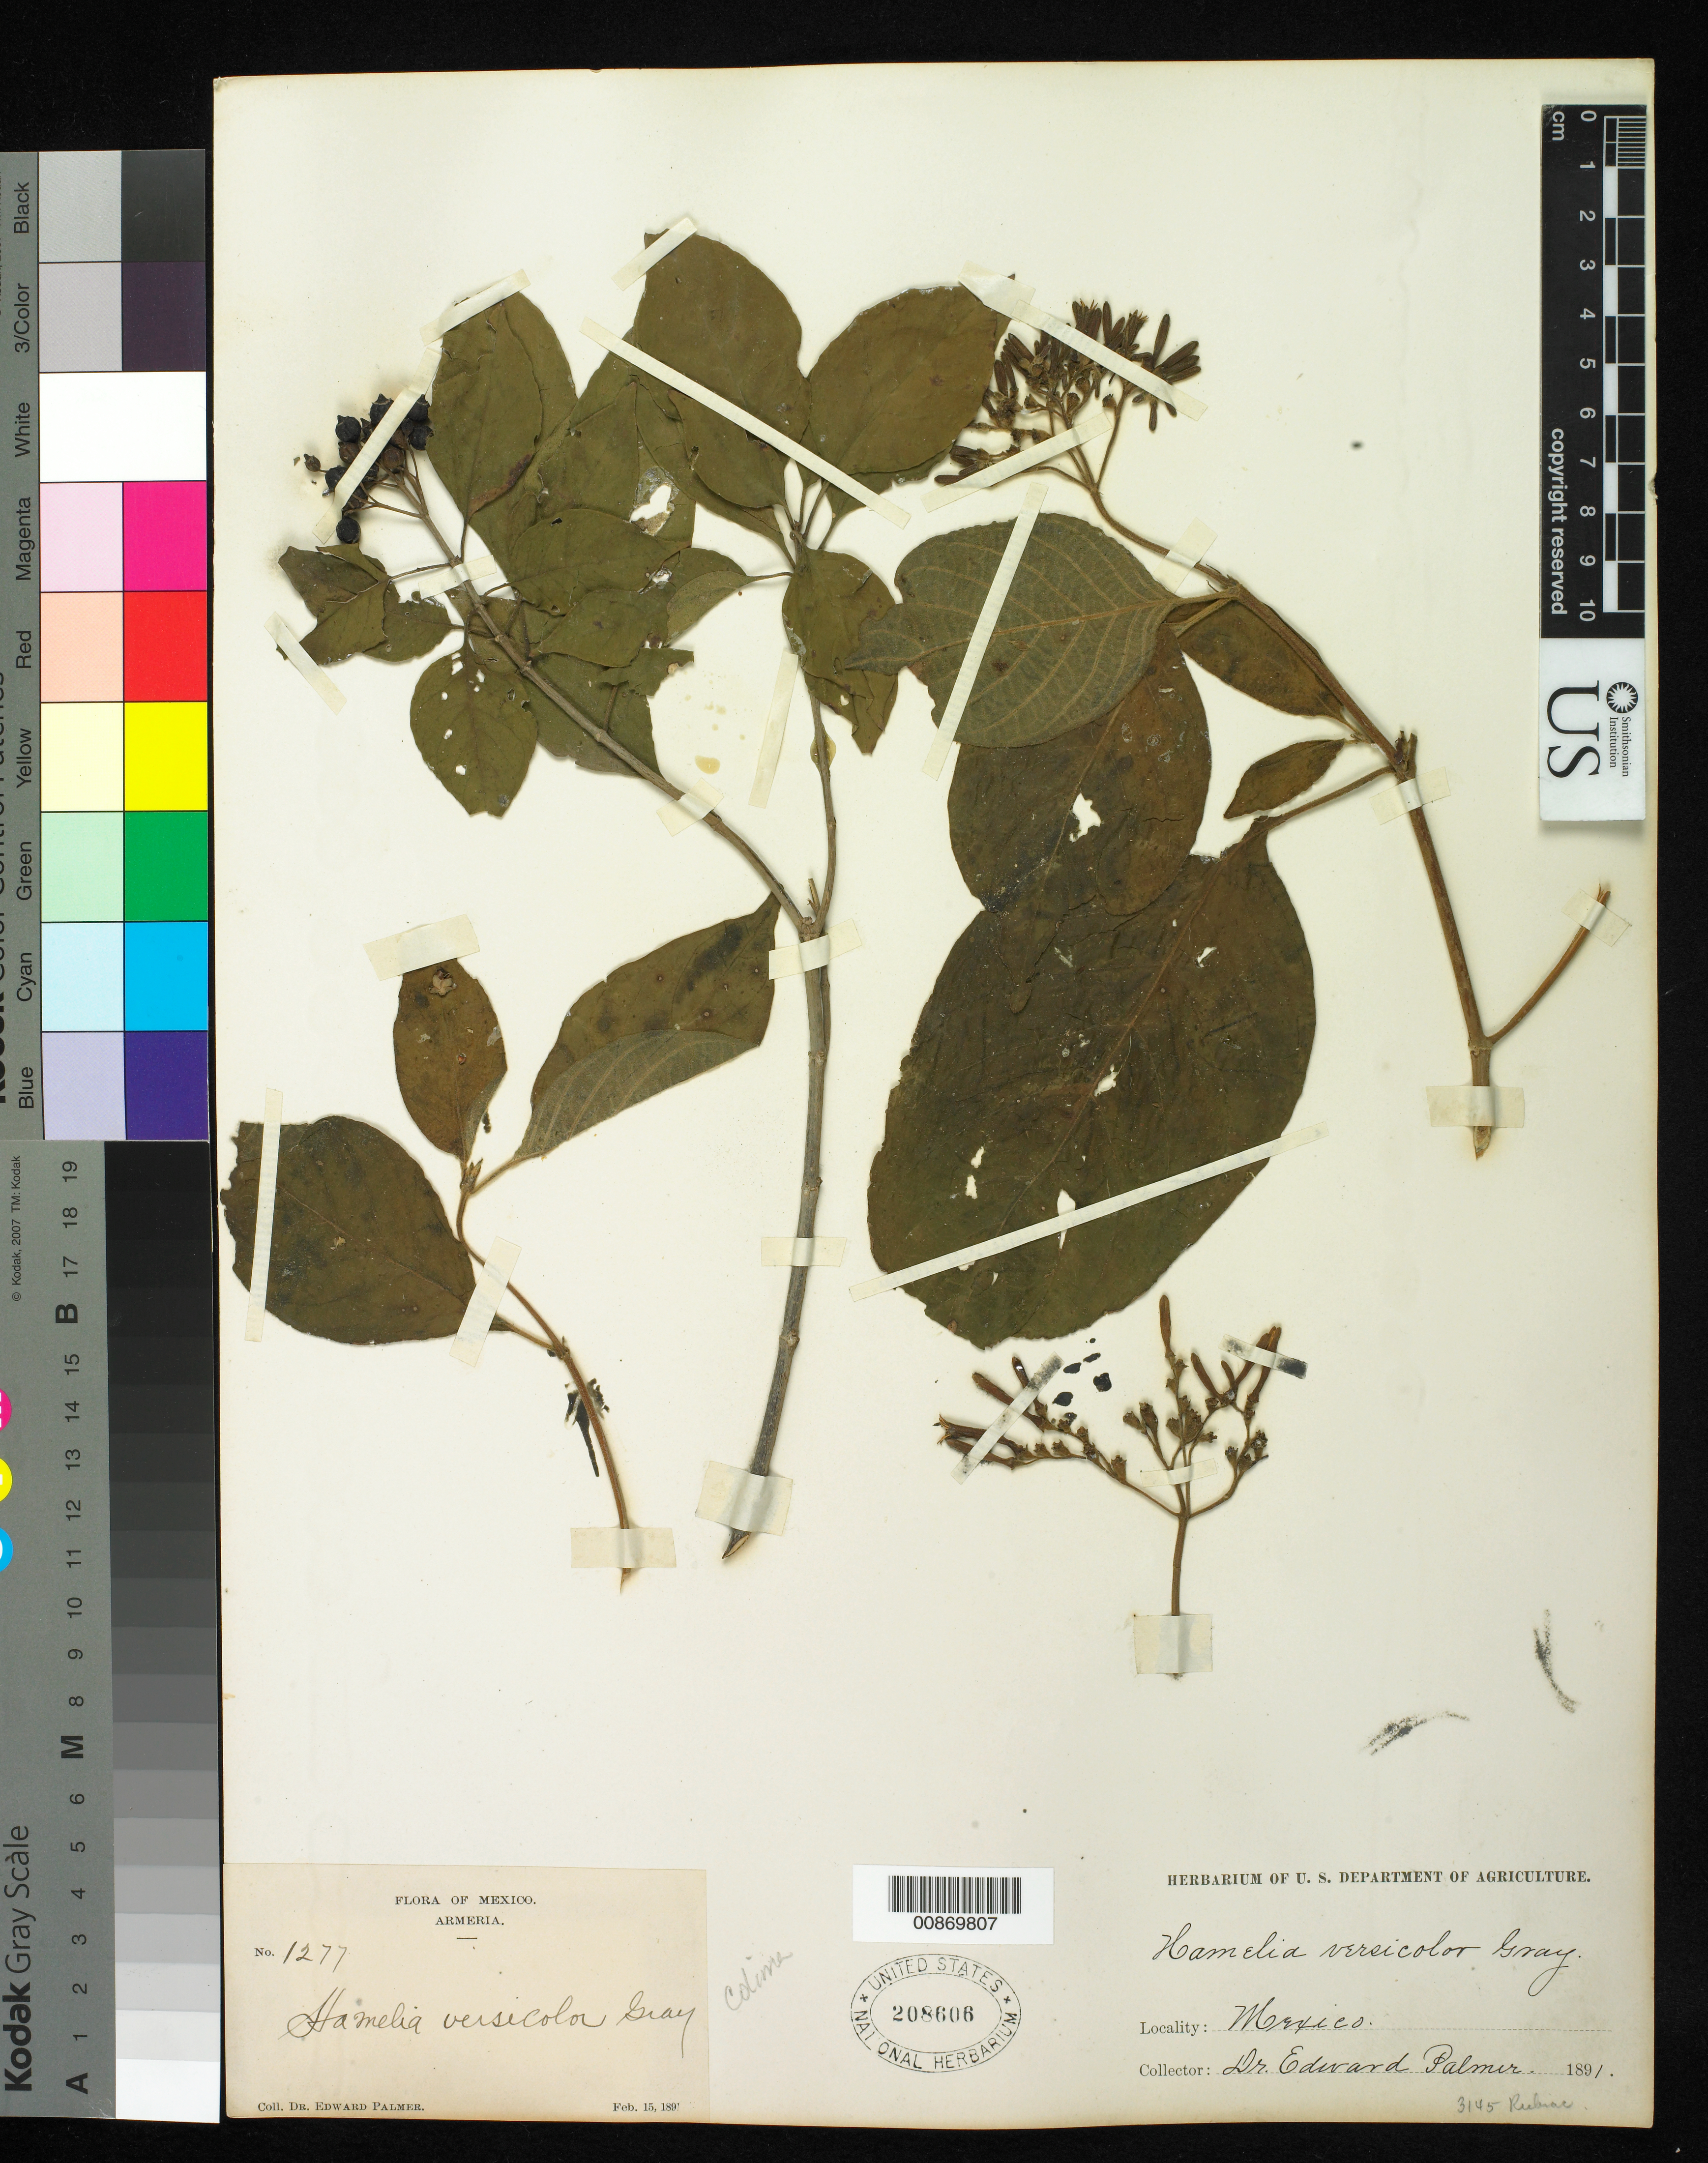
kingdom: Plantae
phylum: Tracheophyta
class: Magnoliopsida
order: Gentianales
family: Rubiaceae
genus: Hamelia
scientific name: Hamelia versicolor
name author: A. Gray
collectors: E. Palmer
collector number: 1277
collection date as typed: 15 Feb 1891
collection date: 1891-02-15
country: Mexico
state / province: Colima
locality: Armeria, Colima.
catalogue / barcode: US 208606